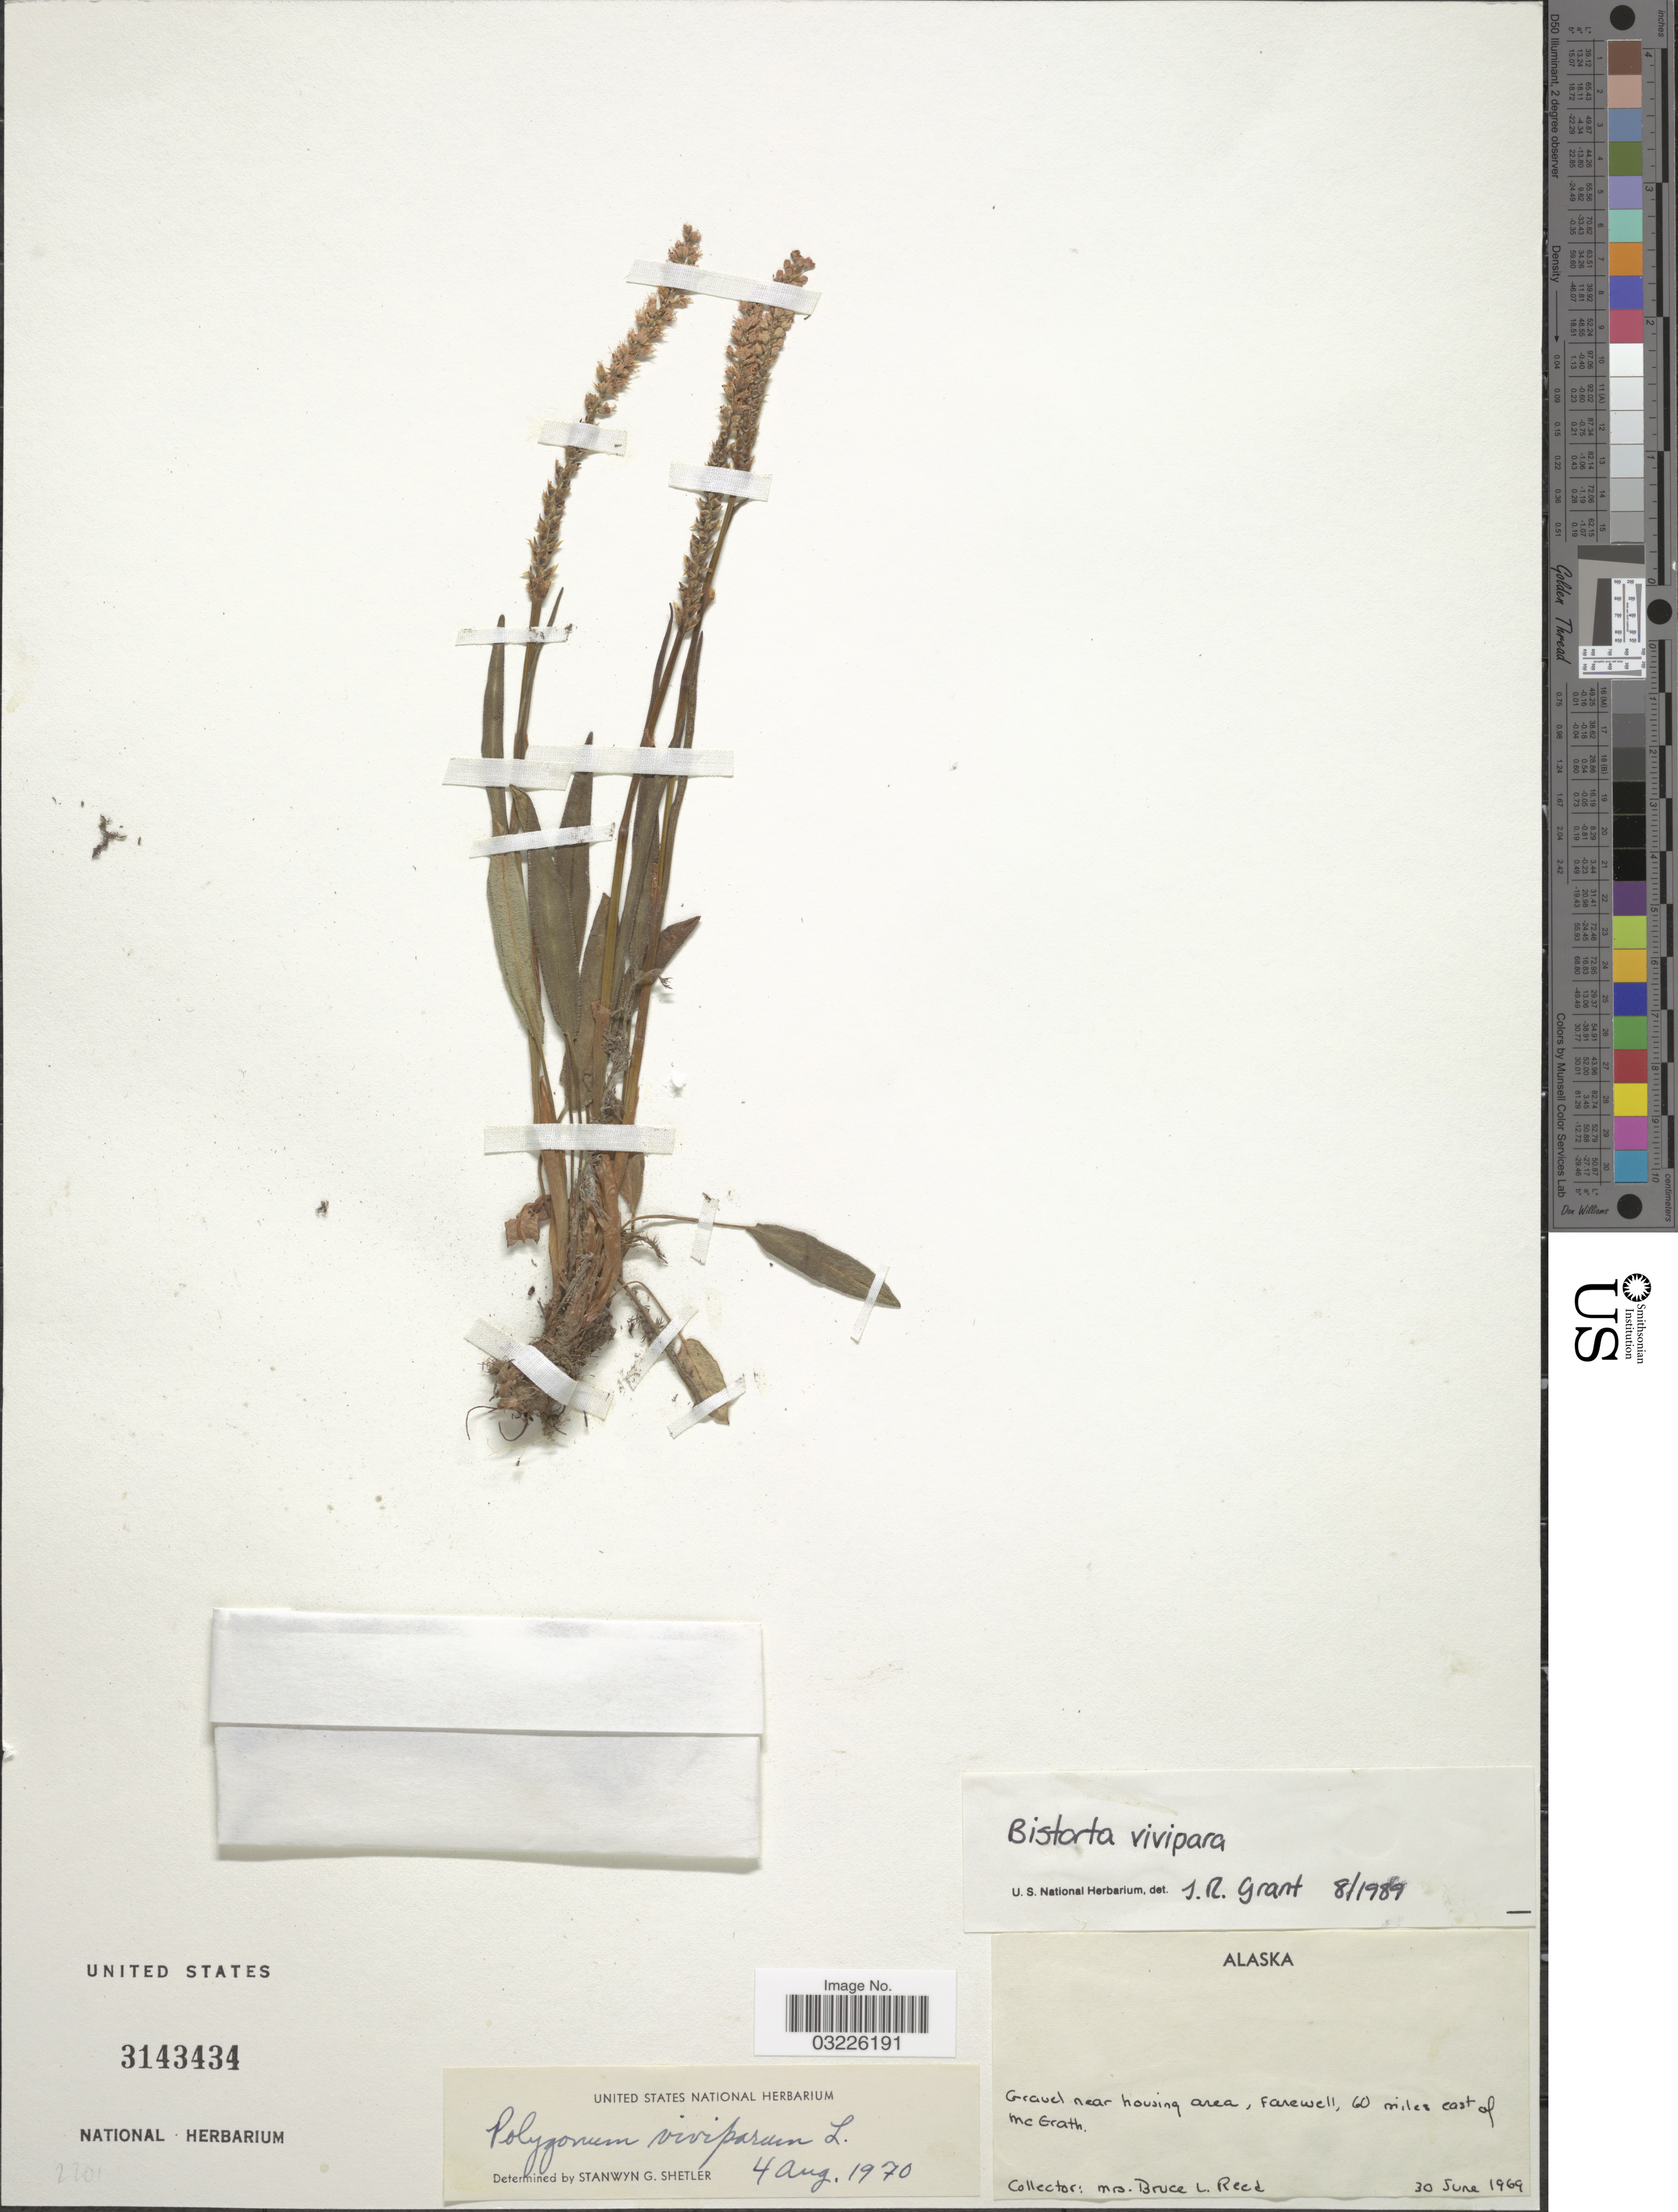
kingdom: Plantae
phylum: Tracheophyta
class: Magnoliopsida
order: Caryophyllales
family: Polygonaceae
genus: Bistorta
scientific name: Bistorta vivipara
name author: (L.) Delarbre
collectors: B. Reed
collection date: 1969-06-30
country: United States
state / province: Alaska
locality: Farewell, 60 miles east of McGrath.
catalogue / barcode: US 3143434